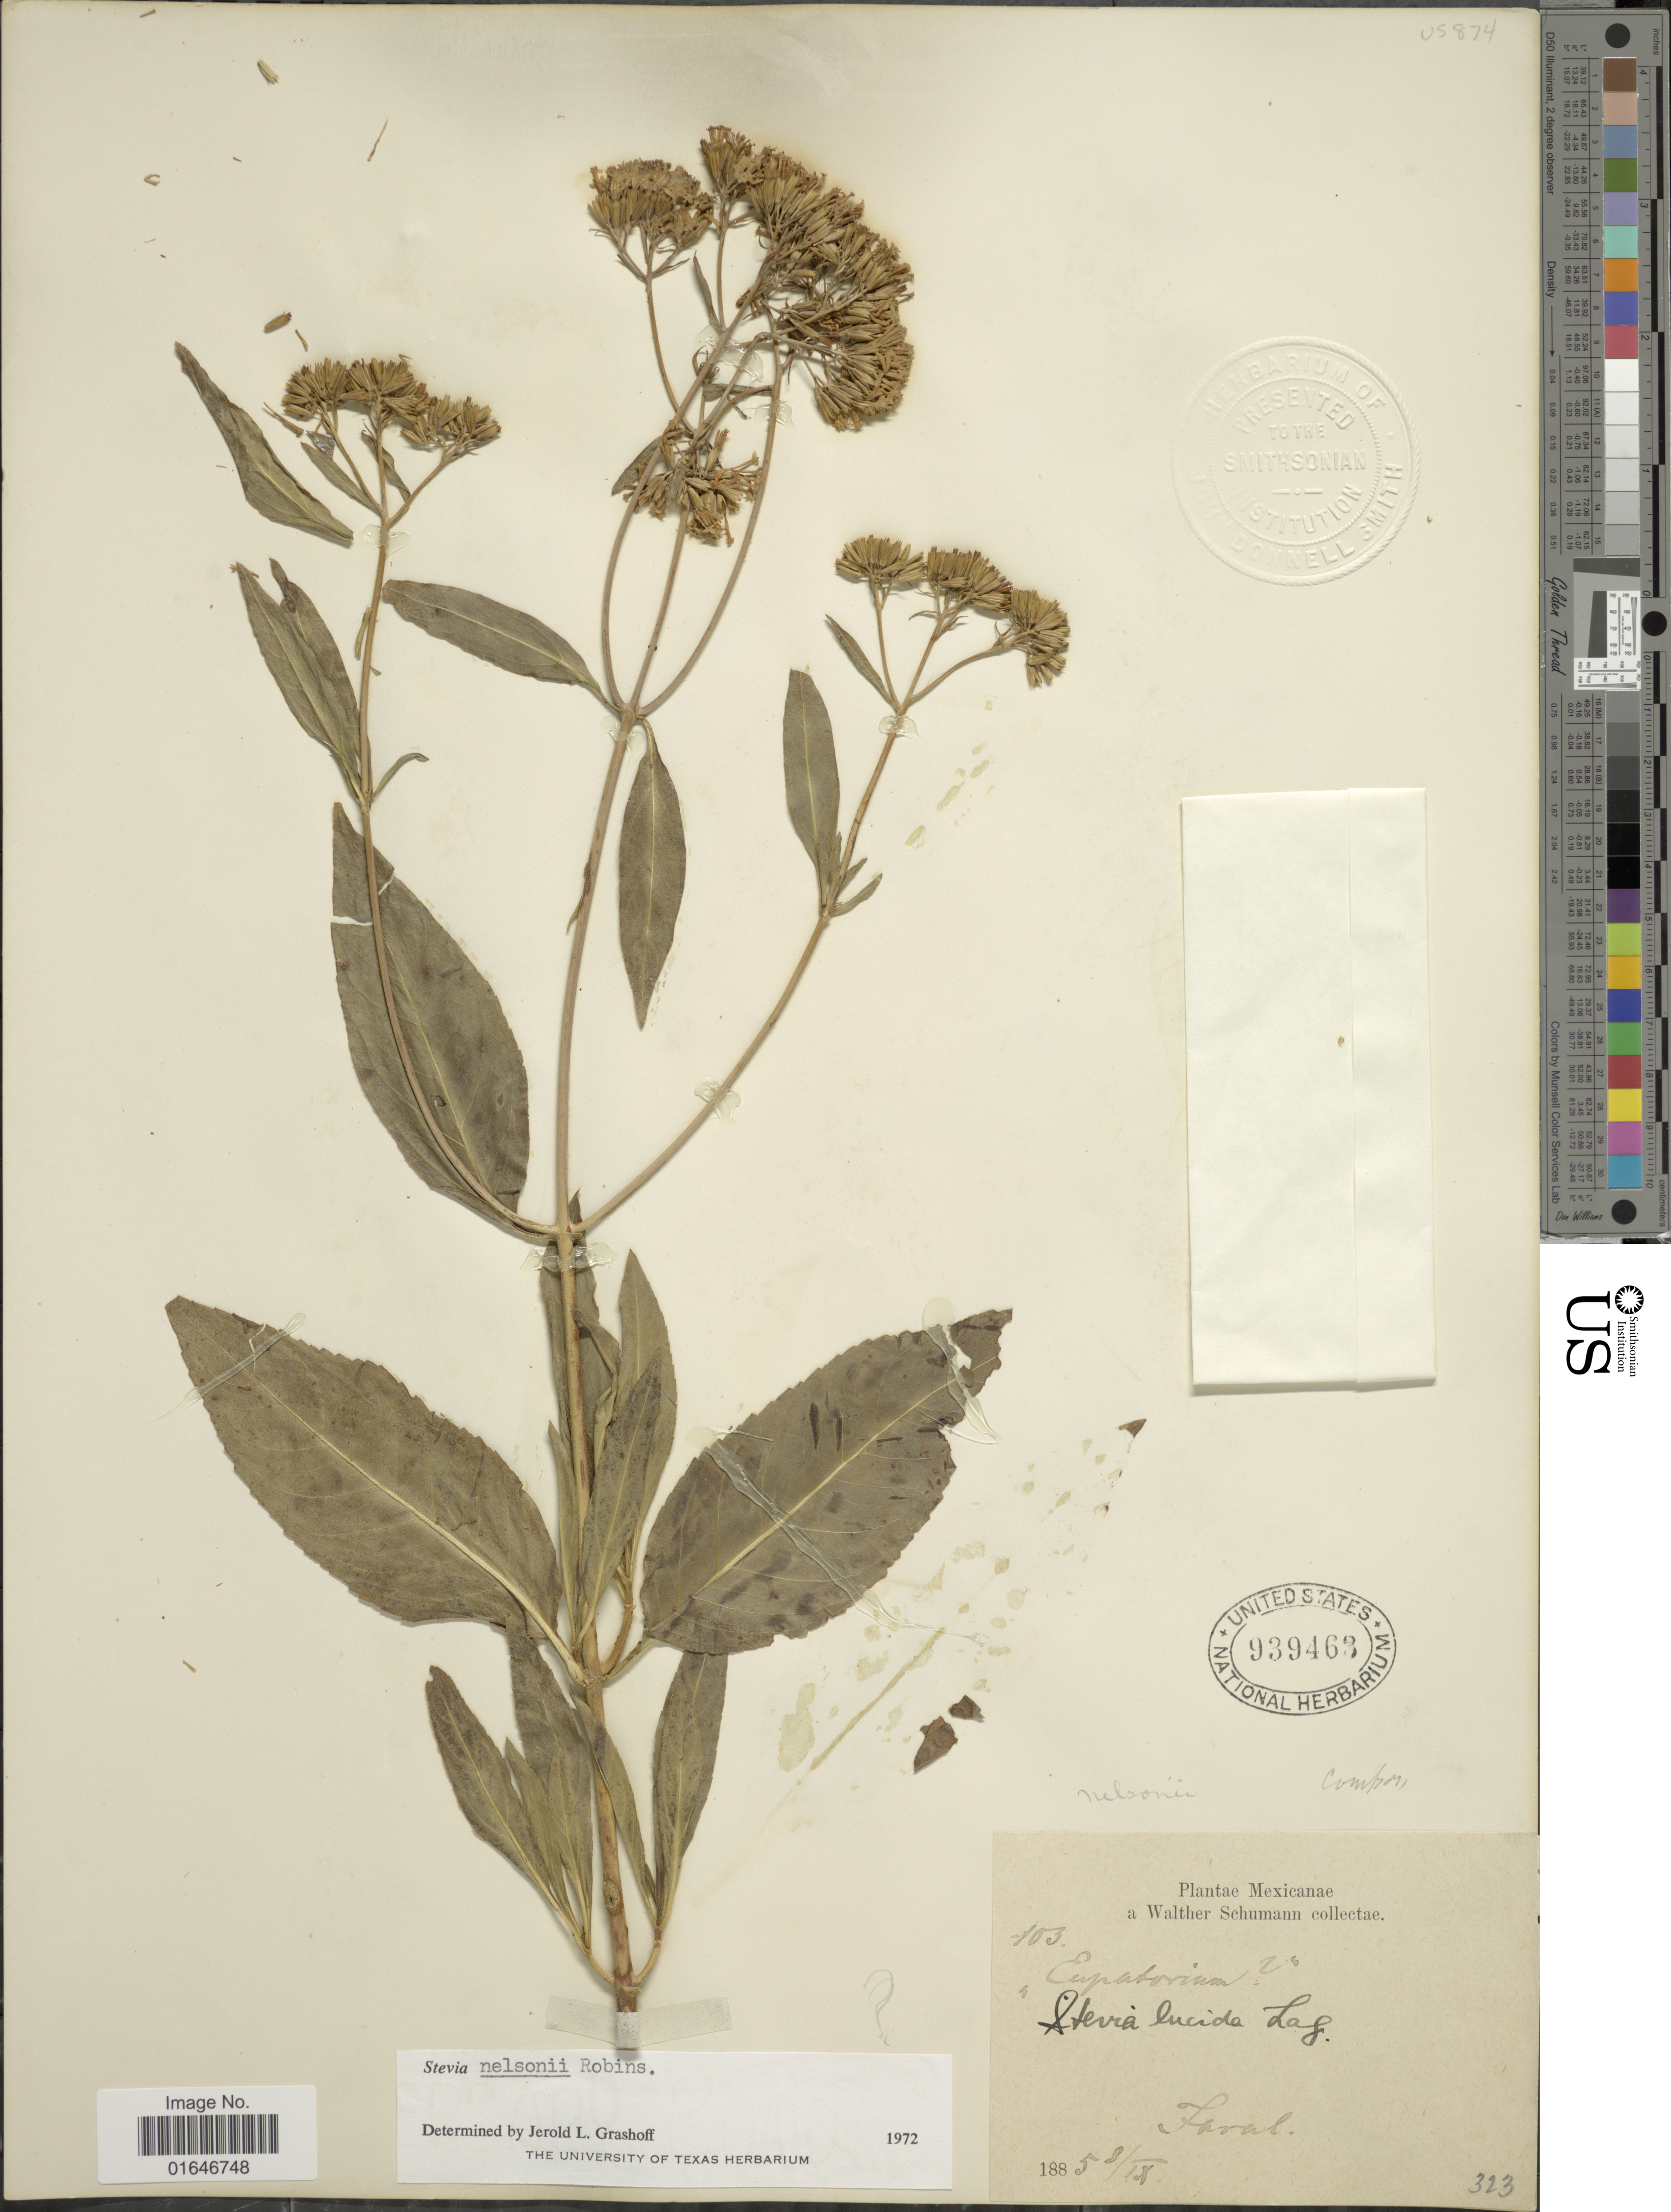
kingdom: Plantae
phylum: Tracheophyta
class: Magnoliopsida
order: Asterales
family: Asteraceae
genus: Stevia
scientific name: Stevia nelsonii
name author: B.L. Rob.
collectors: W. Schumann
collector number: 103*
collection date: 1885-09-03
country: Mexico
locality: Faral.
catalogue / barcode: US 939463